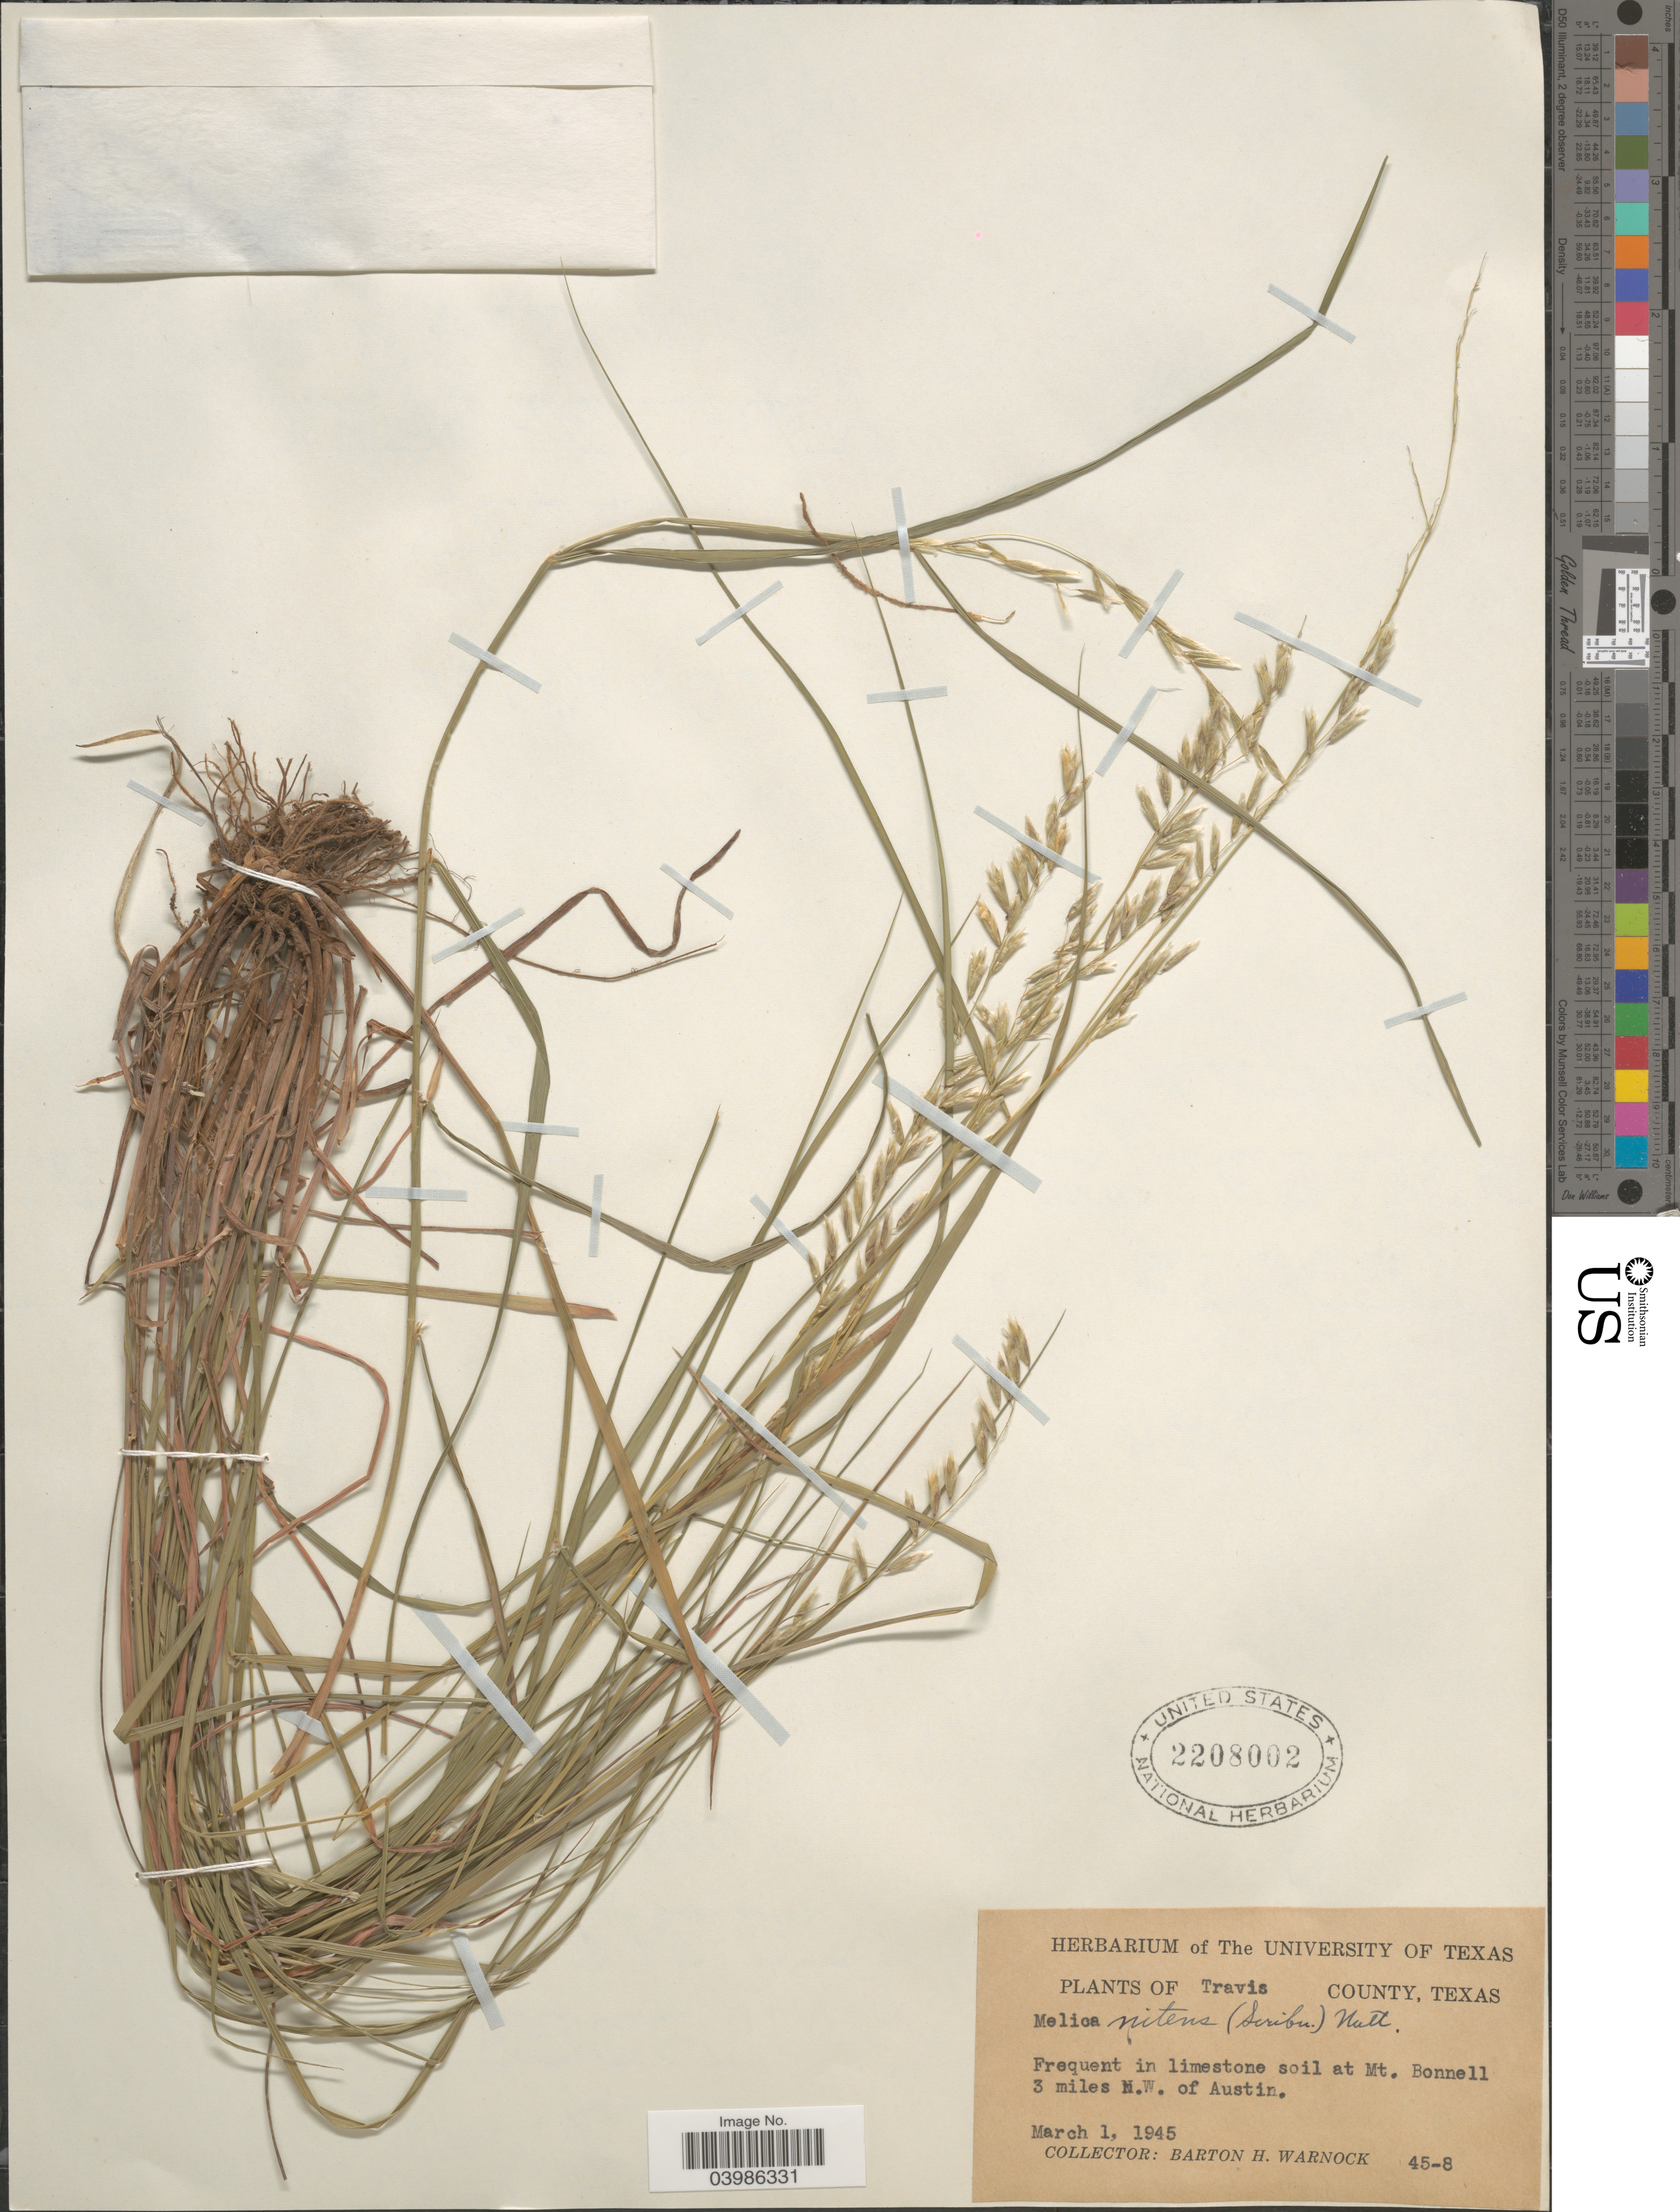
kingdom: Plantae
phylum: Tracheophyta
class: Liliopsida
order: Poales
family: Poaceae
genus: Melica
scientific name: Melica nitens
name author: (Scribn.) Nutt. ex Piper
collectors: B. H. Warnock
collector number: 45-8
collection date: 1945-03-01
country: United States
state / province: Texas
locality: Travis County. Frequent in limestone soil at Mt. Bonnell 3 miles N.W. of Austin.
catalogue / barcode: US 2208002